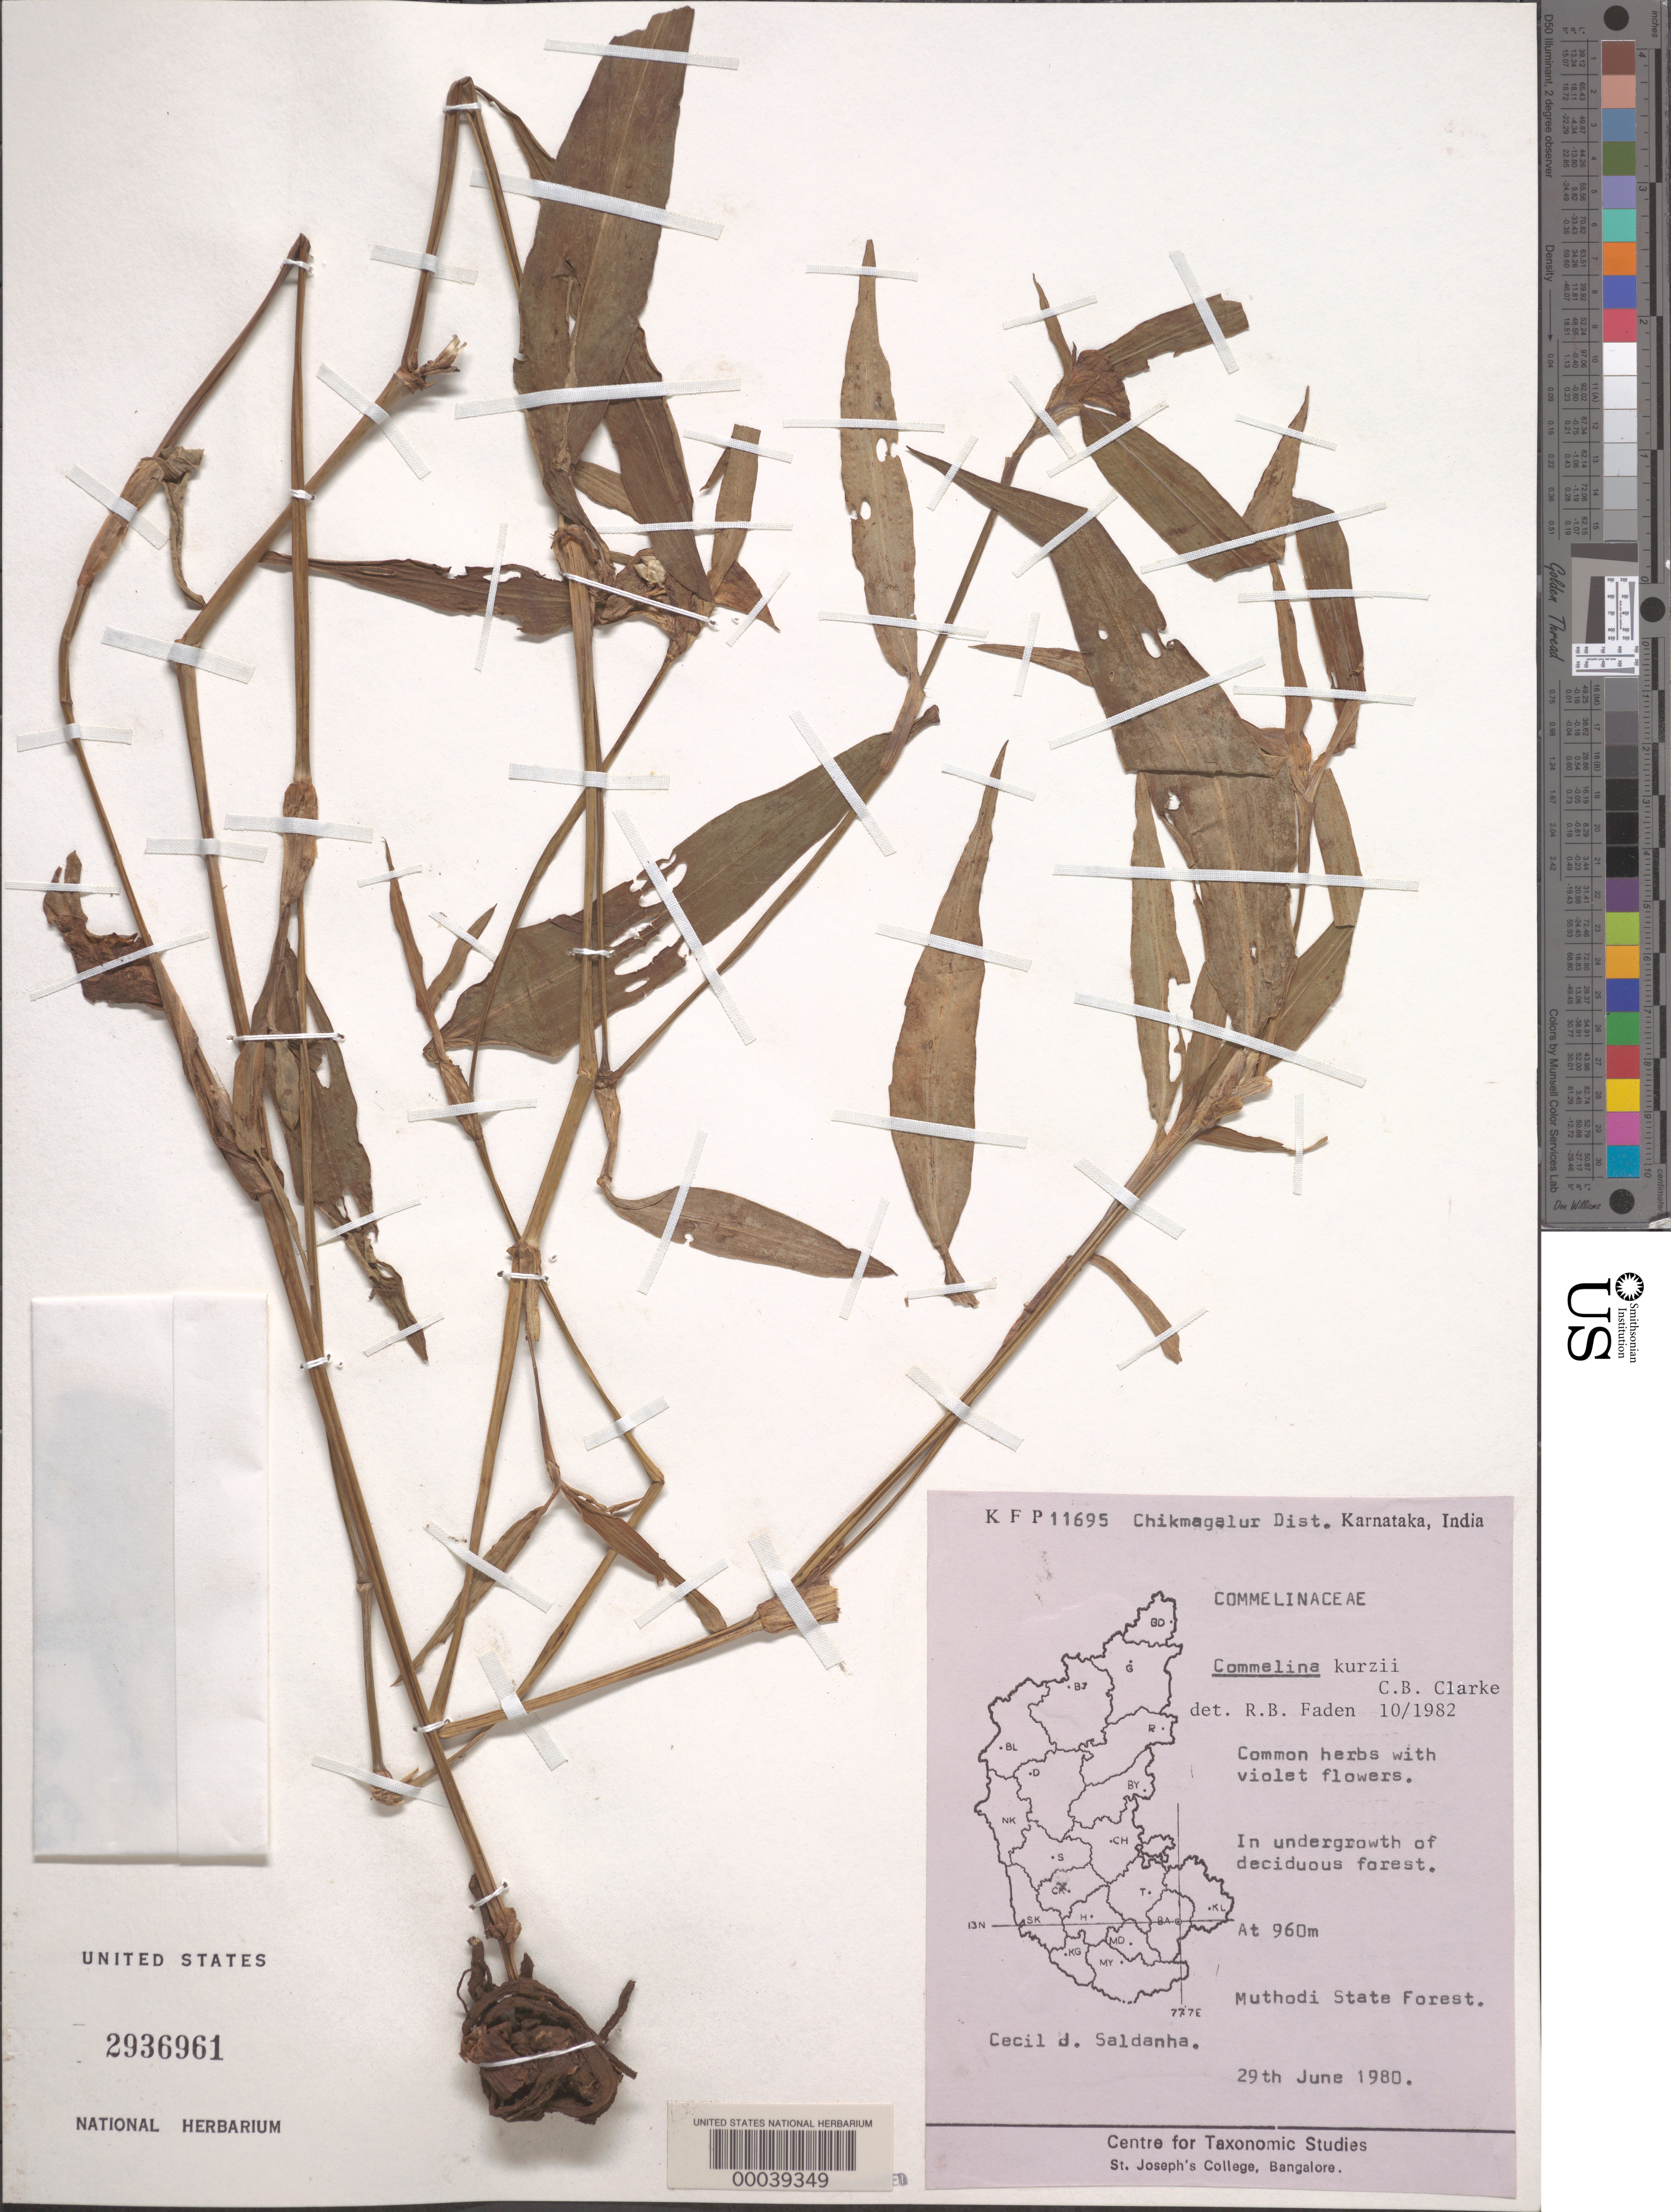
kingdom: Plantae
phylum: Tracheophyta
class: Liliopsida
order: Commelinales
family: Commelinaceae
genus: Commelina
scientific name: Commelina kurzii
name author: C.B. Clarke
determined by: Faden, Robert B., (US), Smithsonian Institution - National Museum of Natural History (UNITED STATES)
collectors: C. J. Saldanha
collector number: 11695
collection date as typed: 29 Jun 1980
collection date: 1980-06-29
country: India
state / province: Karnataka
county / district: Chikmagalur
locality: Muthodi state forest, mysore state [mysore state = karnataka.]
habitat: Undergrowth of deciduous forest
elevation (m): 960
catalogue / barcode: US 2936961